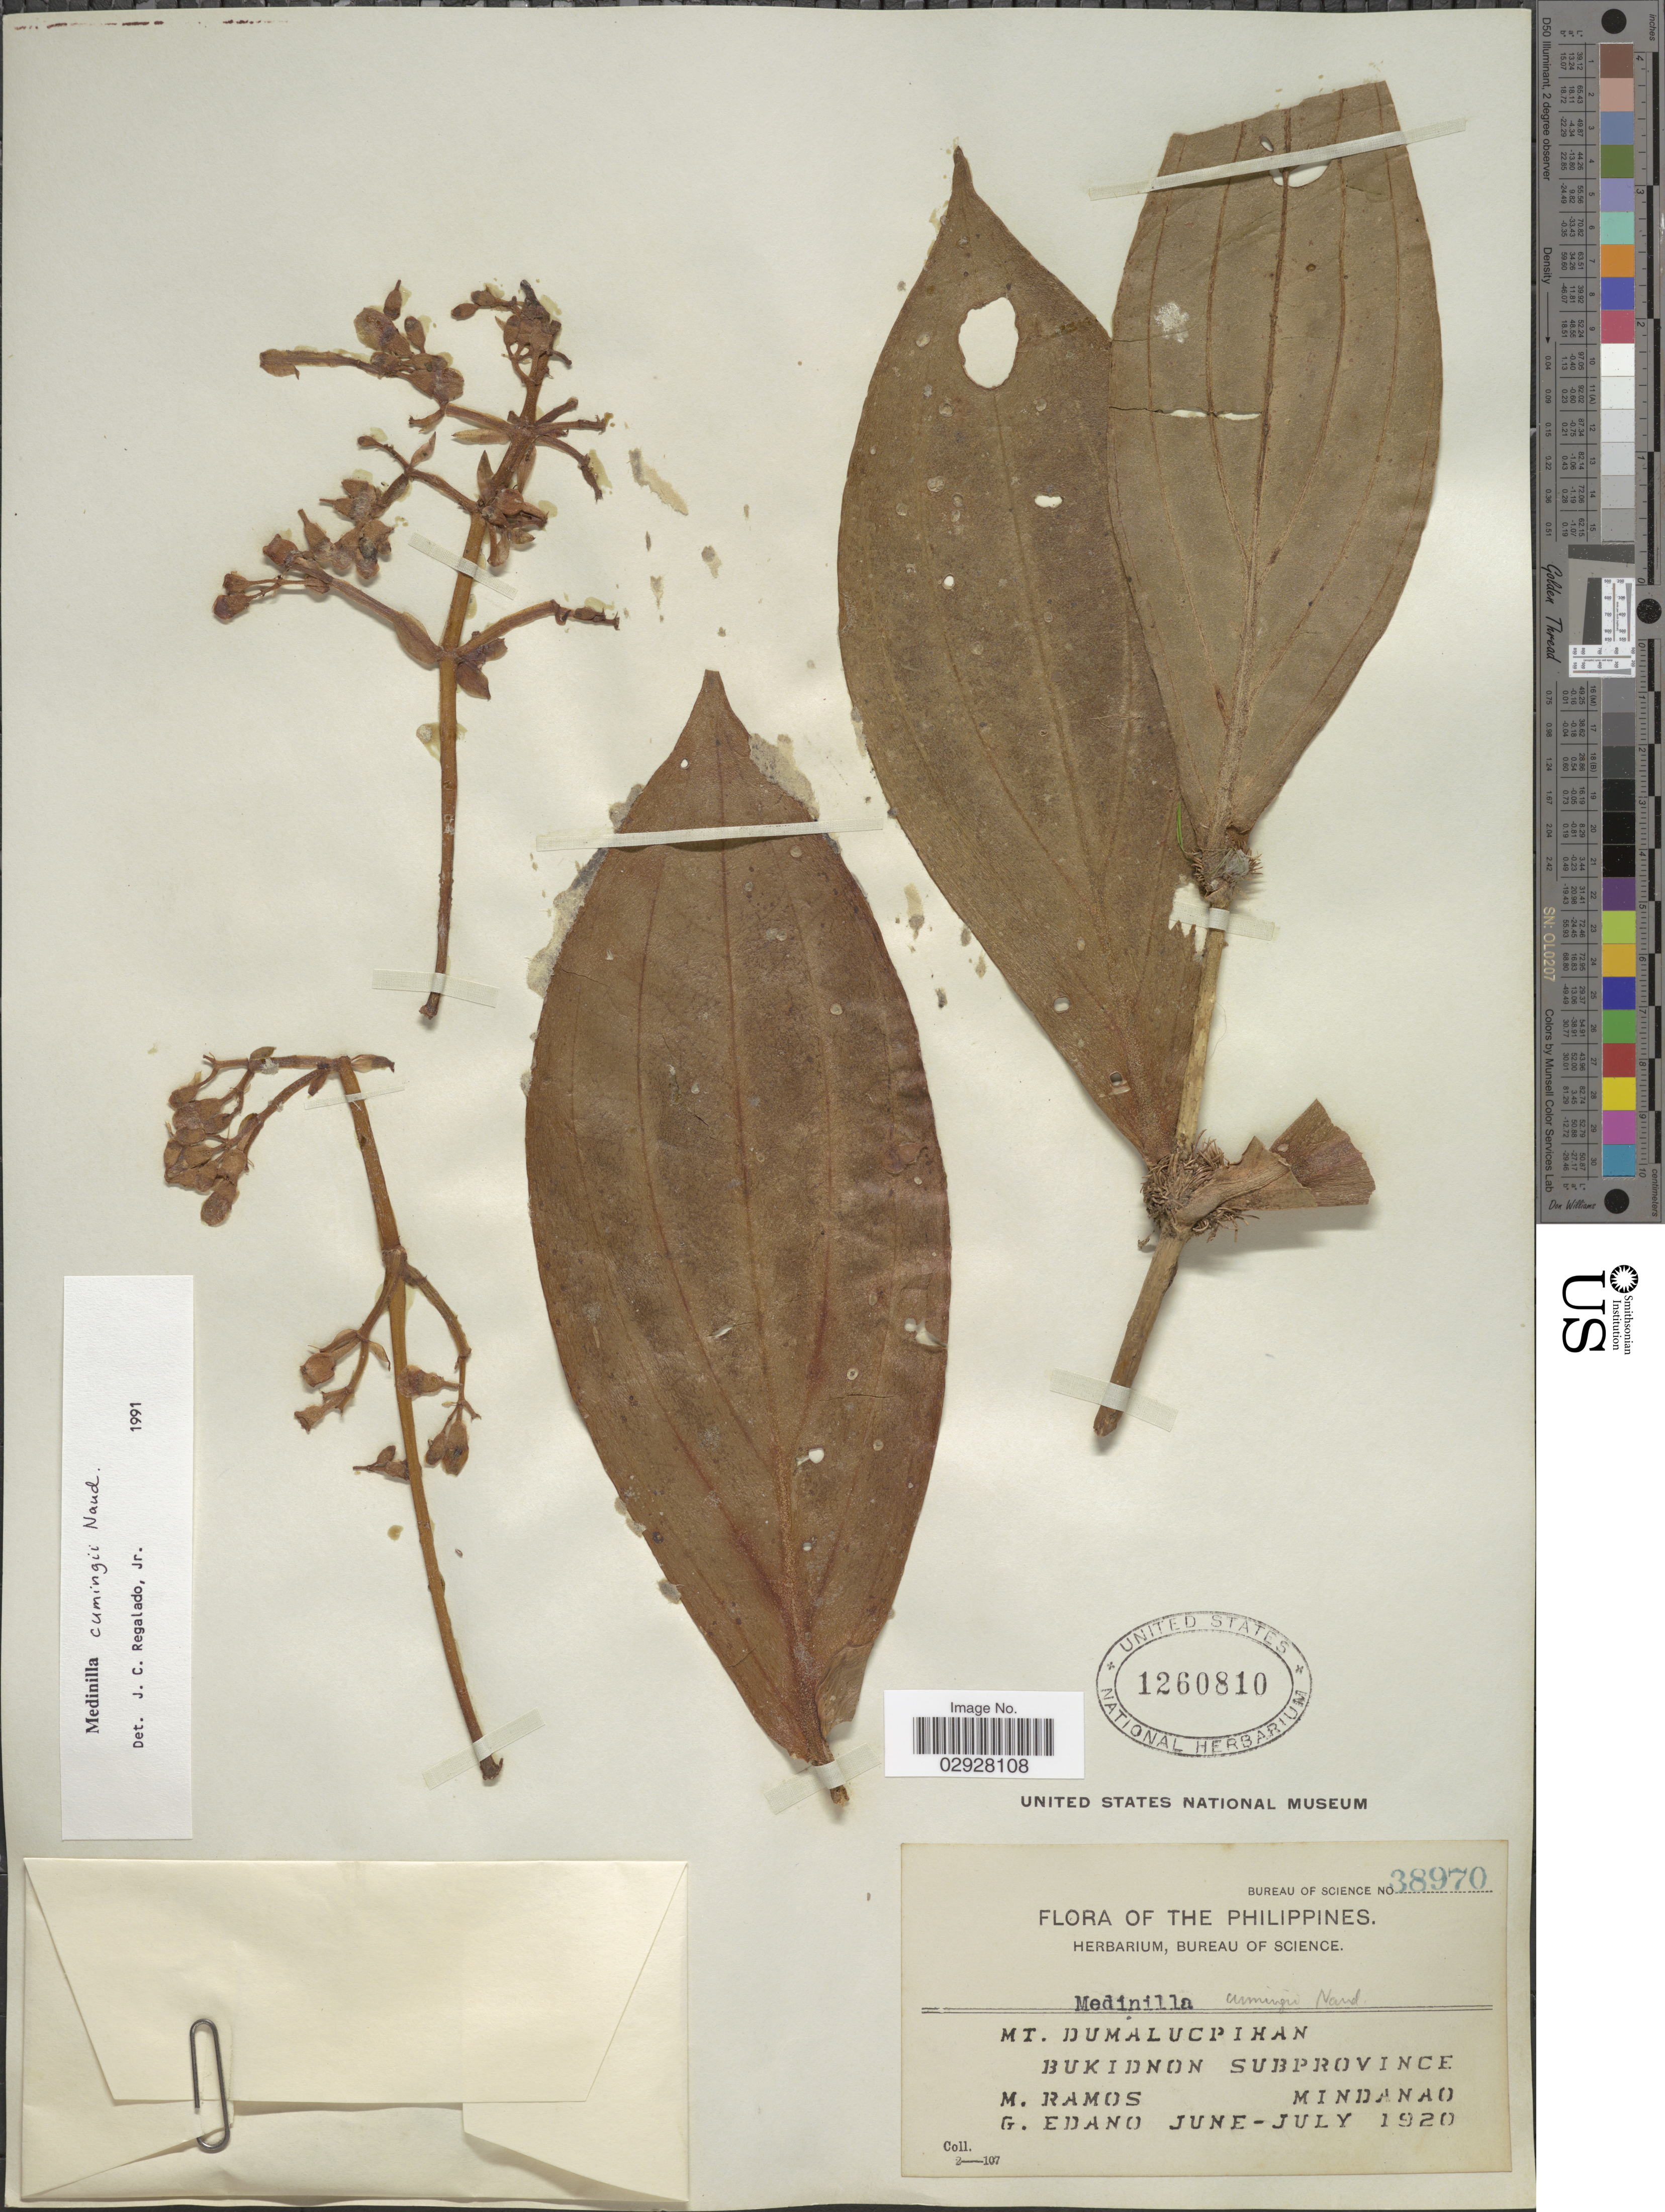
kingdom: Plantae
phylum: Tracheophyta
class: Magnoliopsida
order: Myrtales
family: Melastomataceae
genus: Medinilla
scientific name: Medinilla cummingii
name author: Naudin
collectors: M. Ramos & G. Edaño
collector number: Bureau of Science 38970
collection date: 1920-06/1920-07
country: Philippines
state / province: Northern Mindanao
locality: Mt. Dumalucpihan, Bukidnon Subprovince, Mindanao.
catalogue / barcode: US 1260810